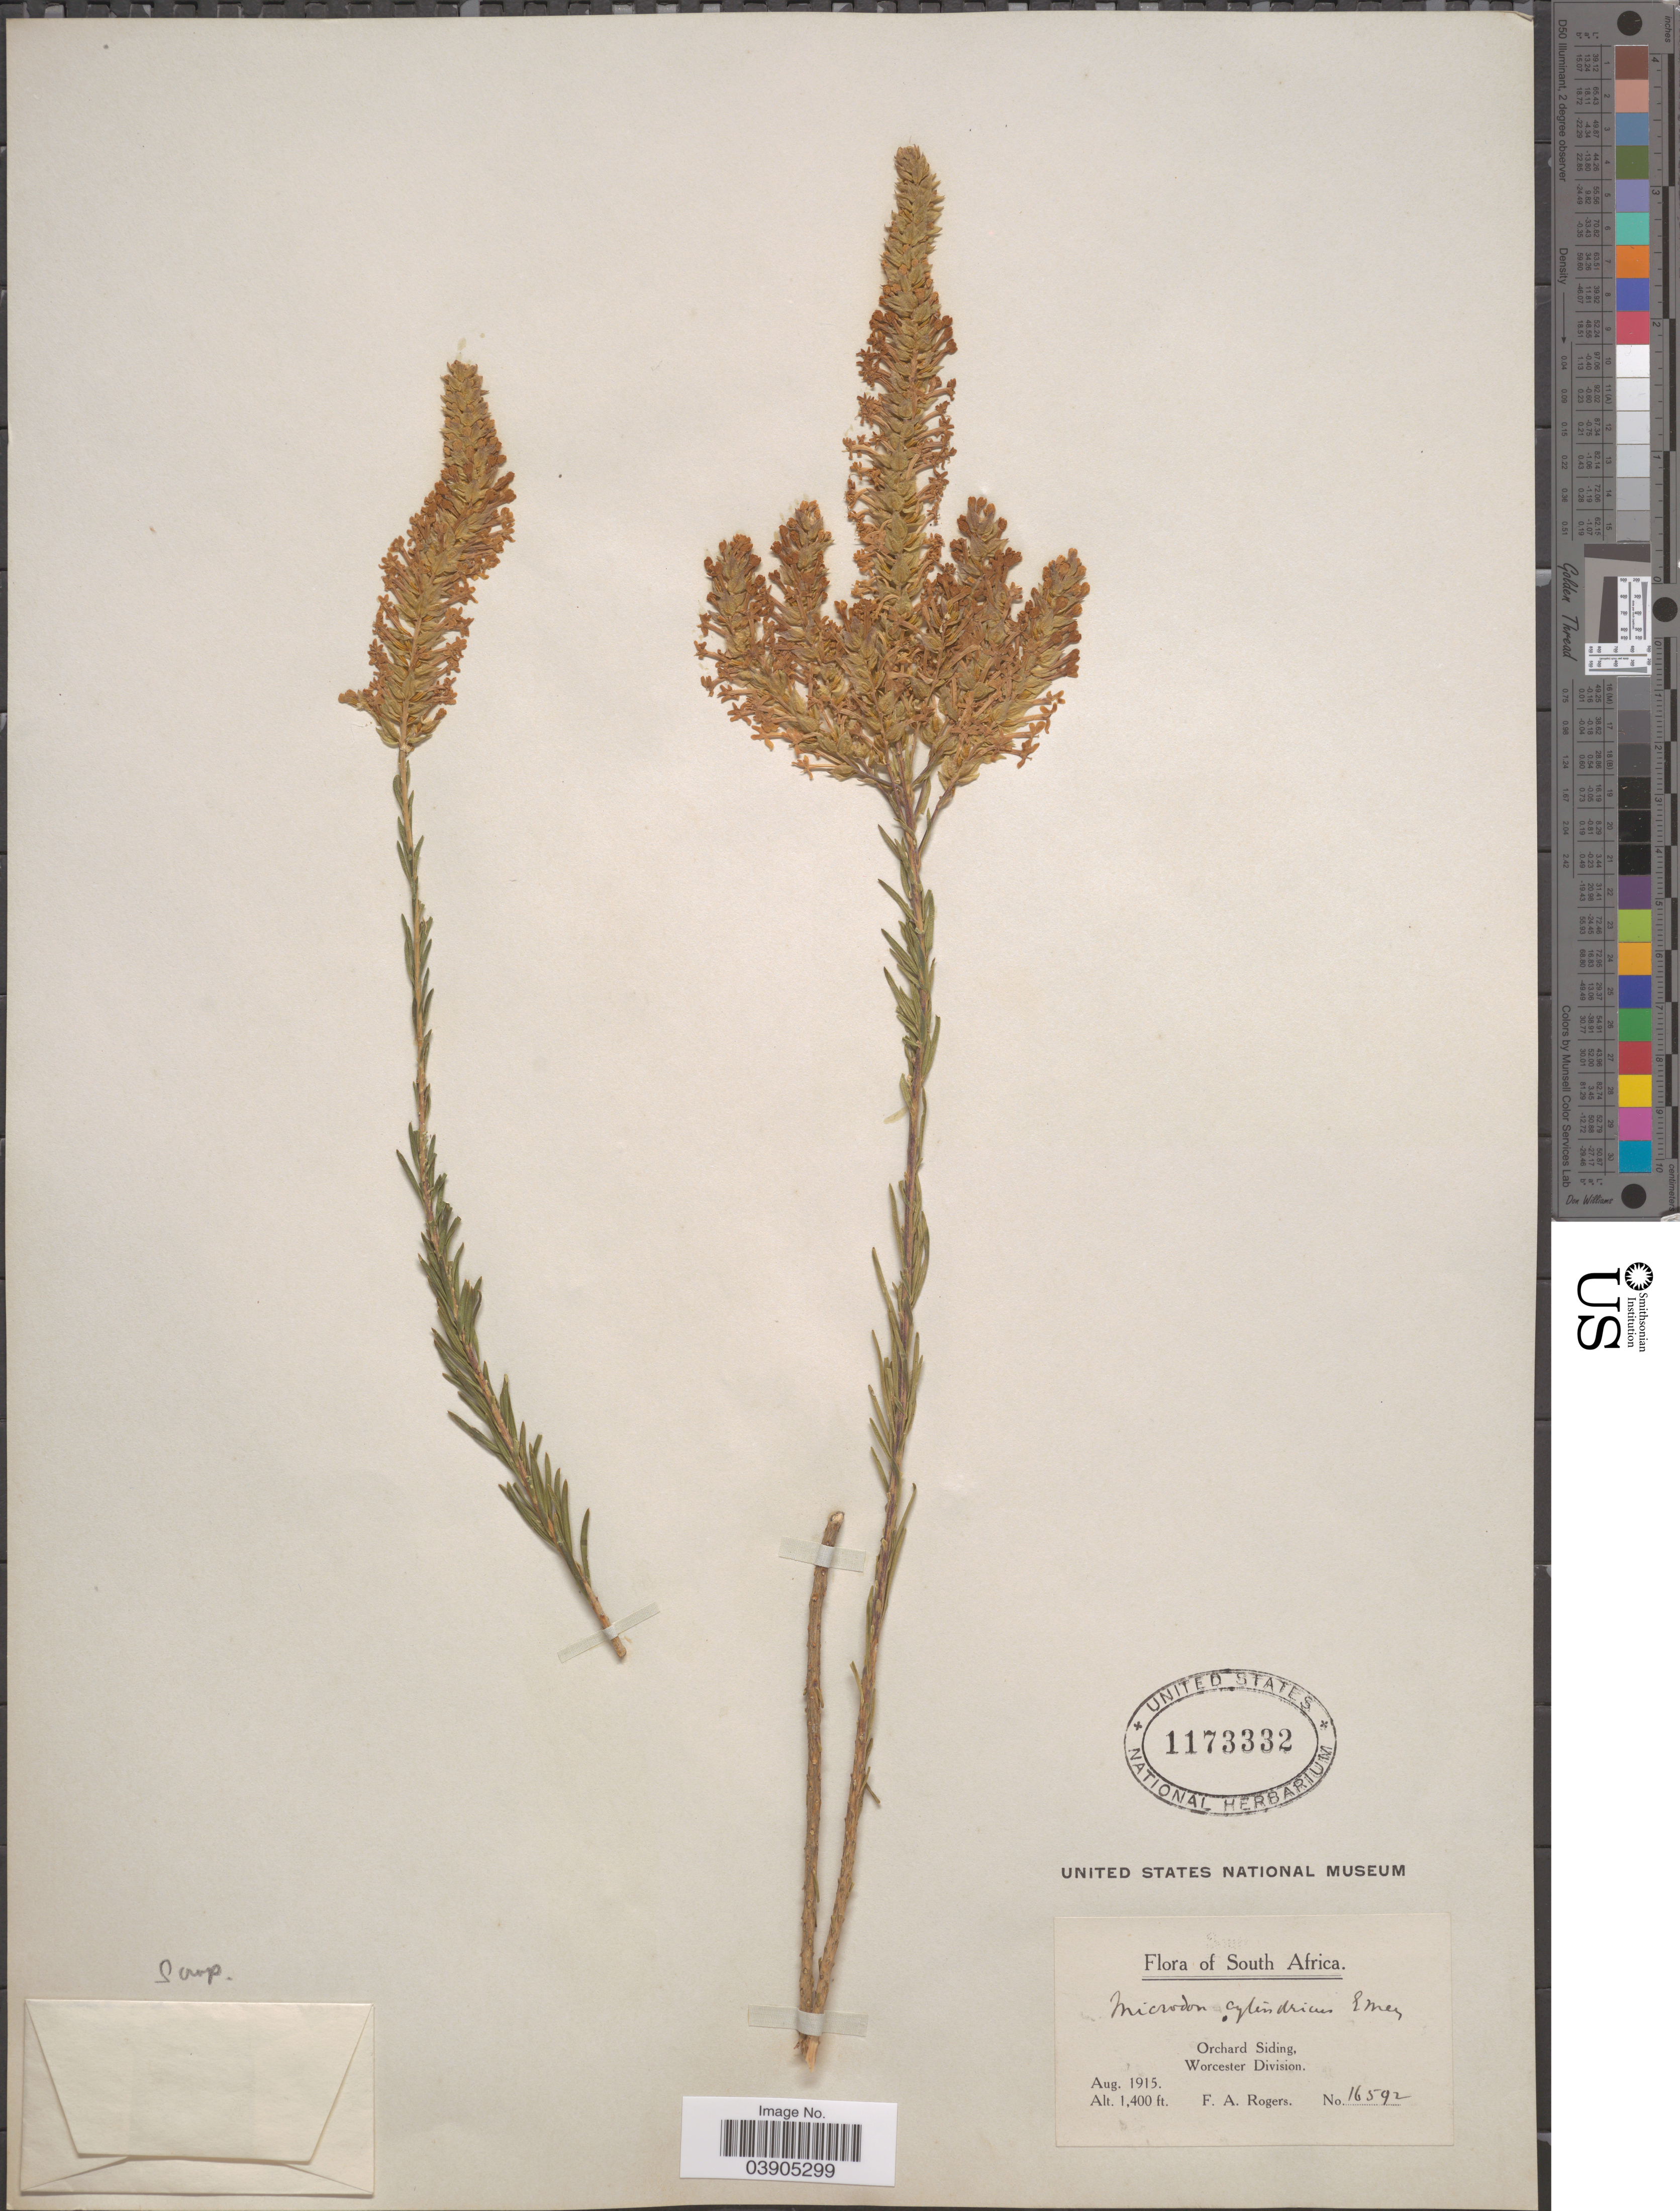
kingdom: Plantae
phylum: Tracheophyta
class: Magnoliopsida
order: Lamiales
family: Scrophulariaceae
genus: Microdon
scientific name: Microdon cylindricus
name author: E. Mey.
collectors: F. A. Rogers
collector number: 16592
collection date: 1915-08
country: South Africa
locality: Orchard Siding, Worcester Division.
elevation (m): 427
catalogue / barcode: US 1173332